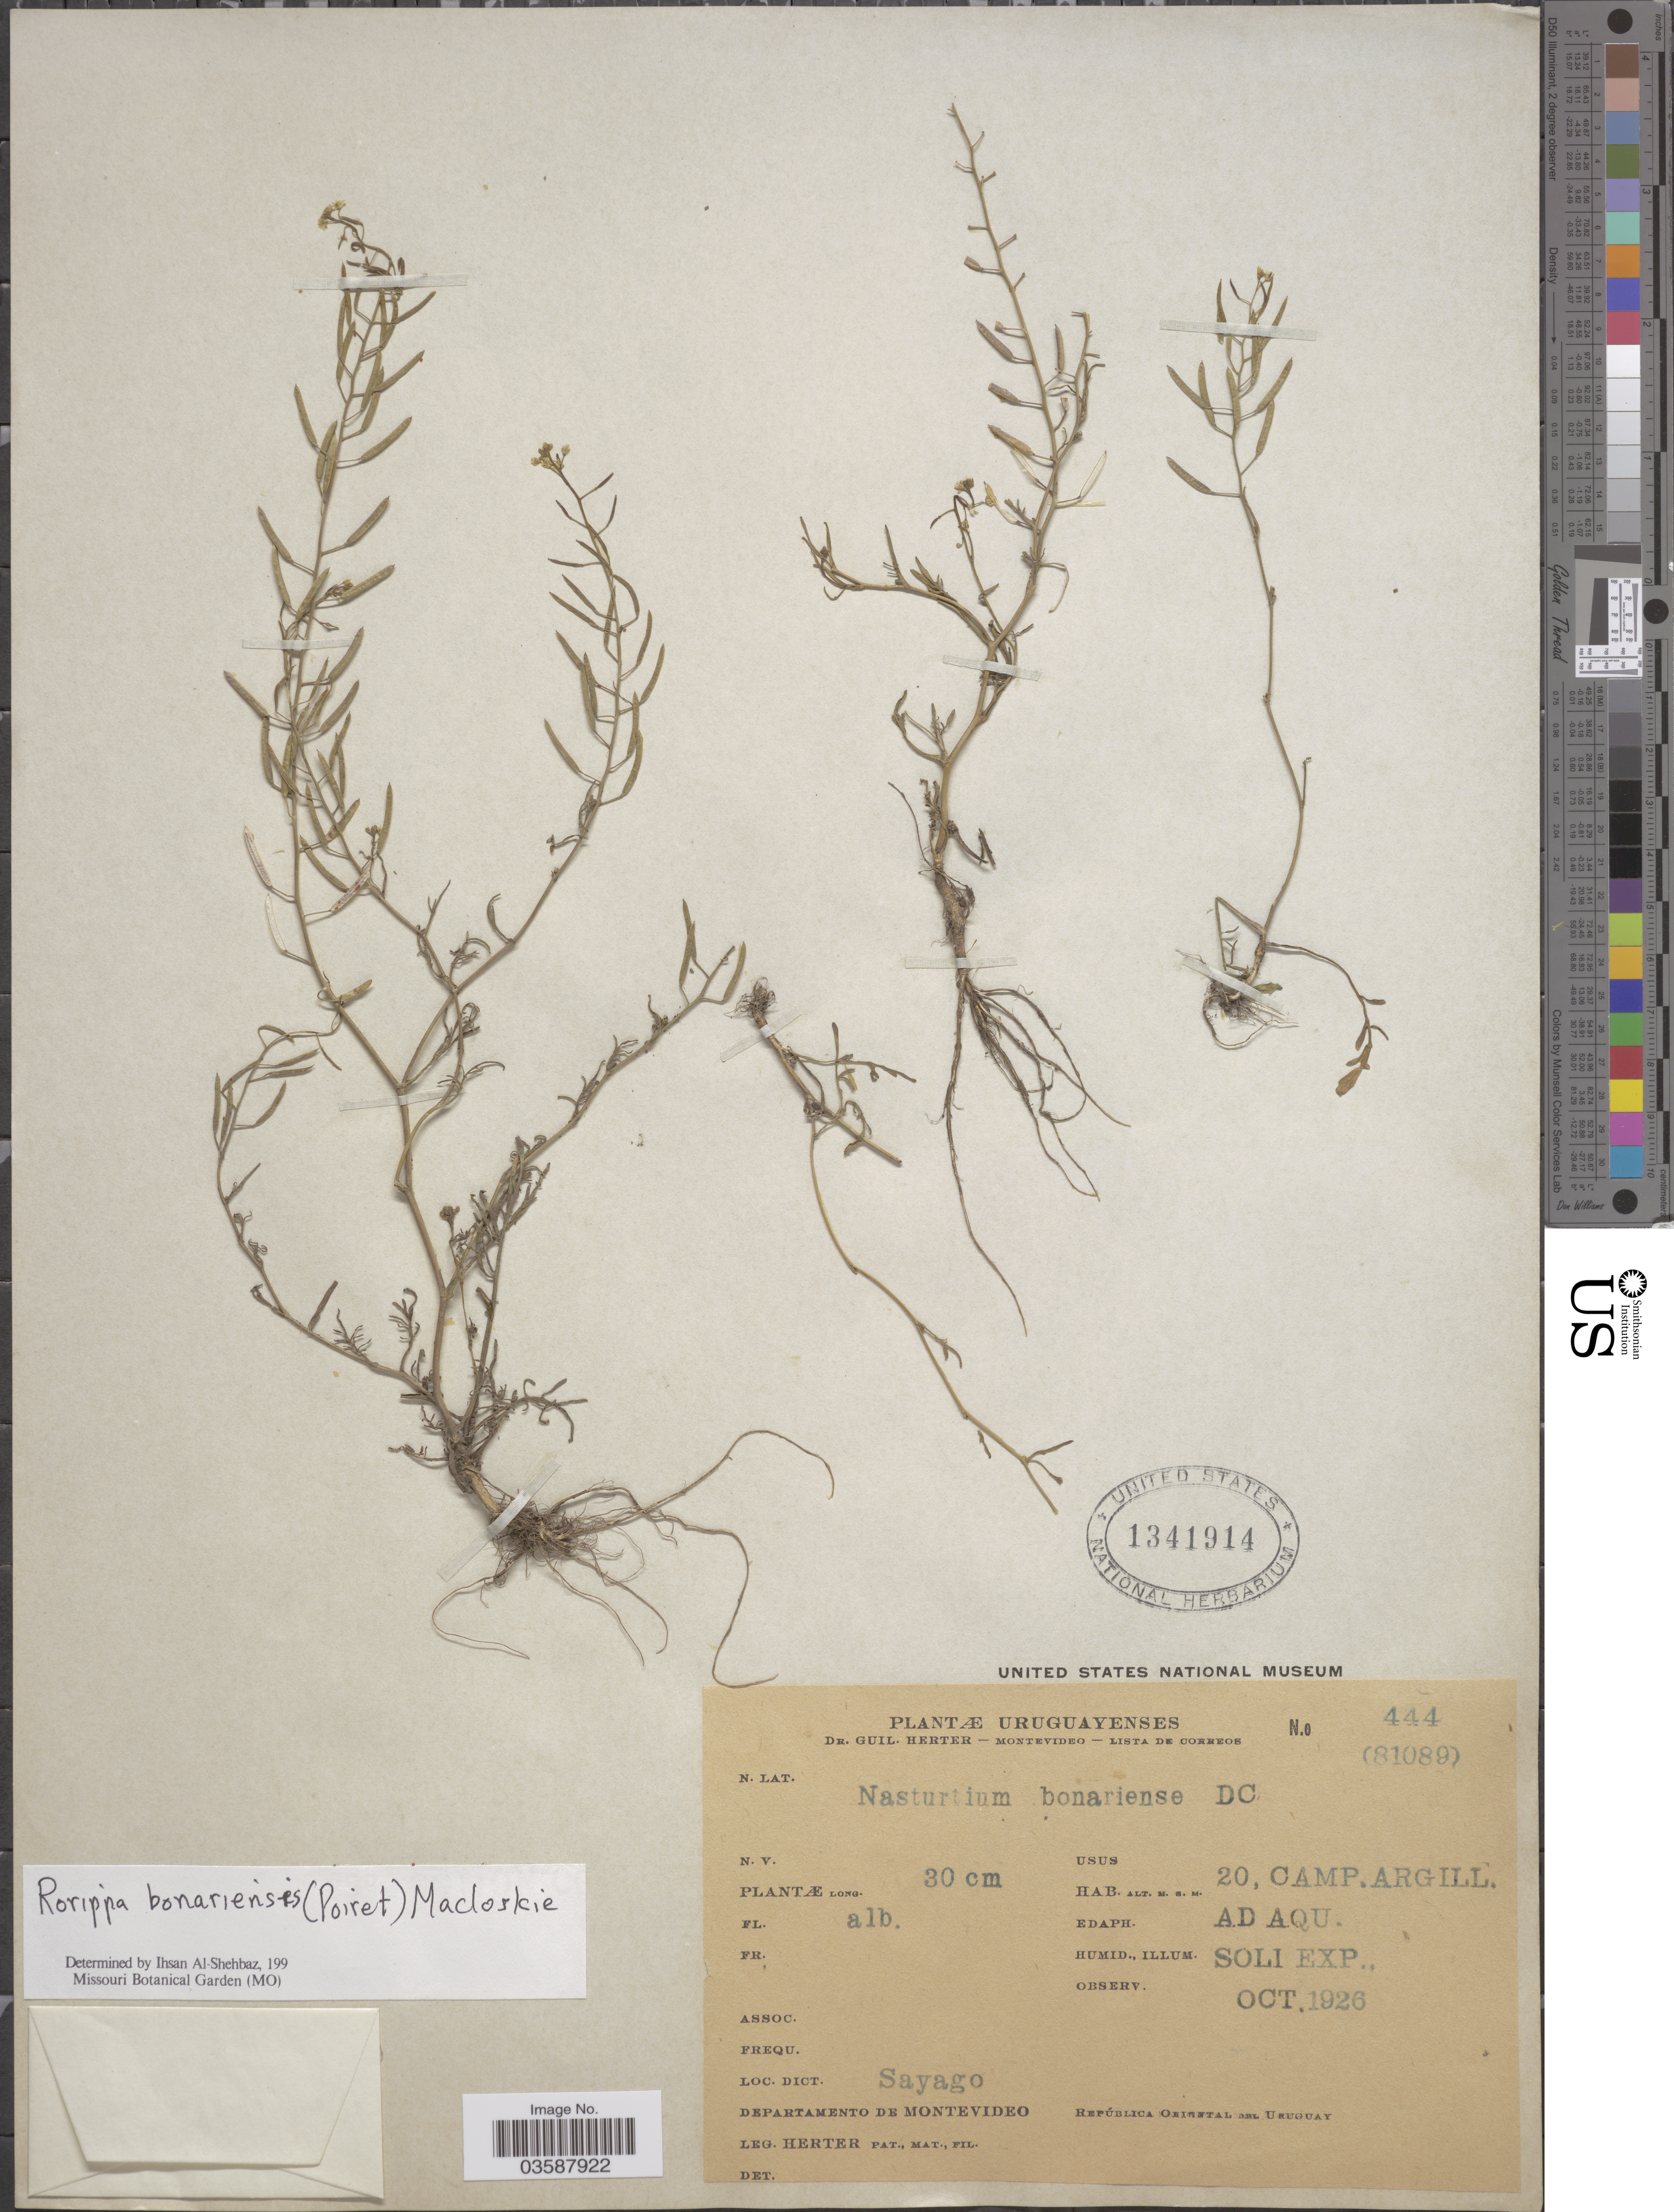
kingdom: Plantae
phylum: Tracheophyta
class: Magnoliopsida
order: Brassicales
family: Brassicaceae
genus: Rorippa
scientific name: Rorippa bonariensis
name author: (Poir.) Macloskie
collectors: G. Herter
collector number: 444 (81089)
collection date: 1926-10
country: Uruguay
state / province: Montevideo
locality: Sayago, Departamento de Montevideo.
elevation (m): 20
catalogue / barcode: US 1341914